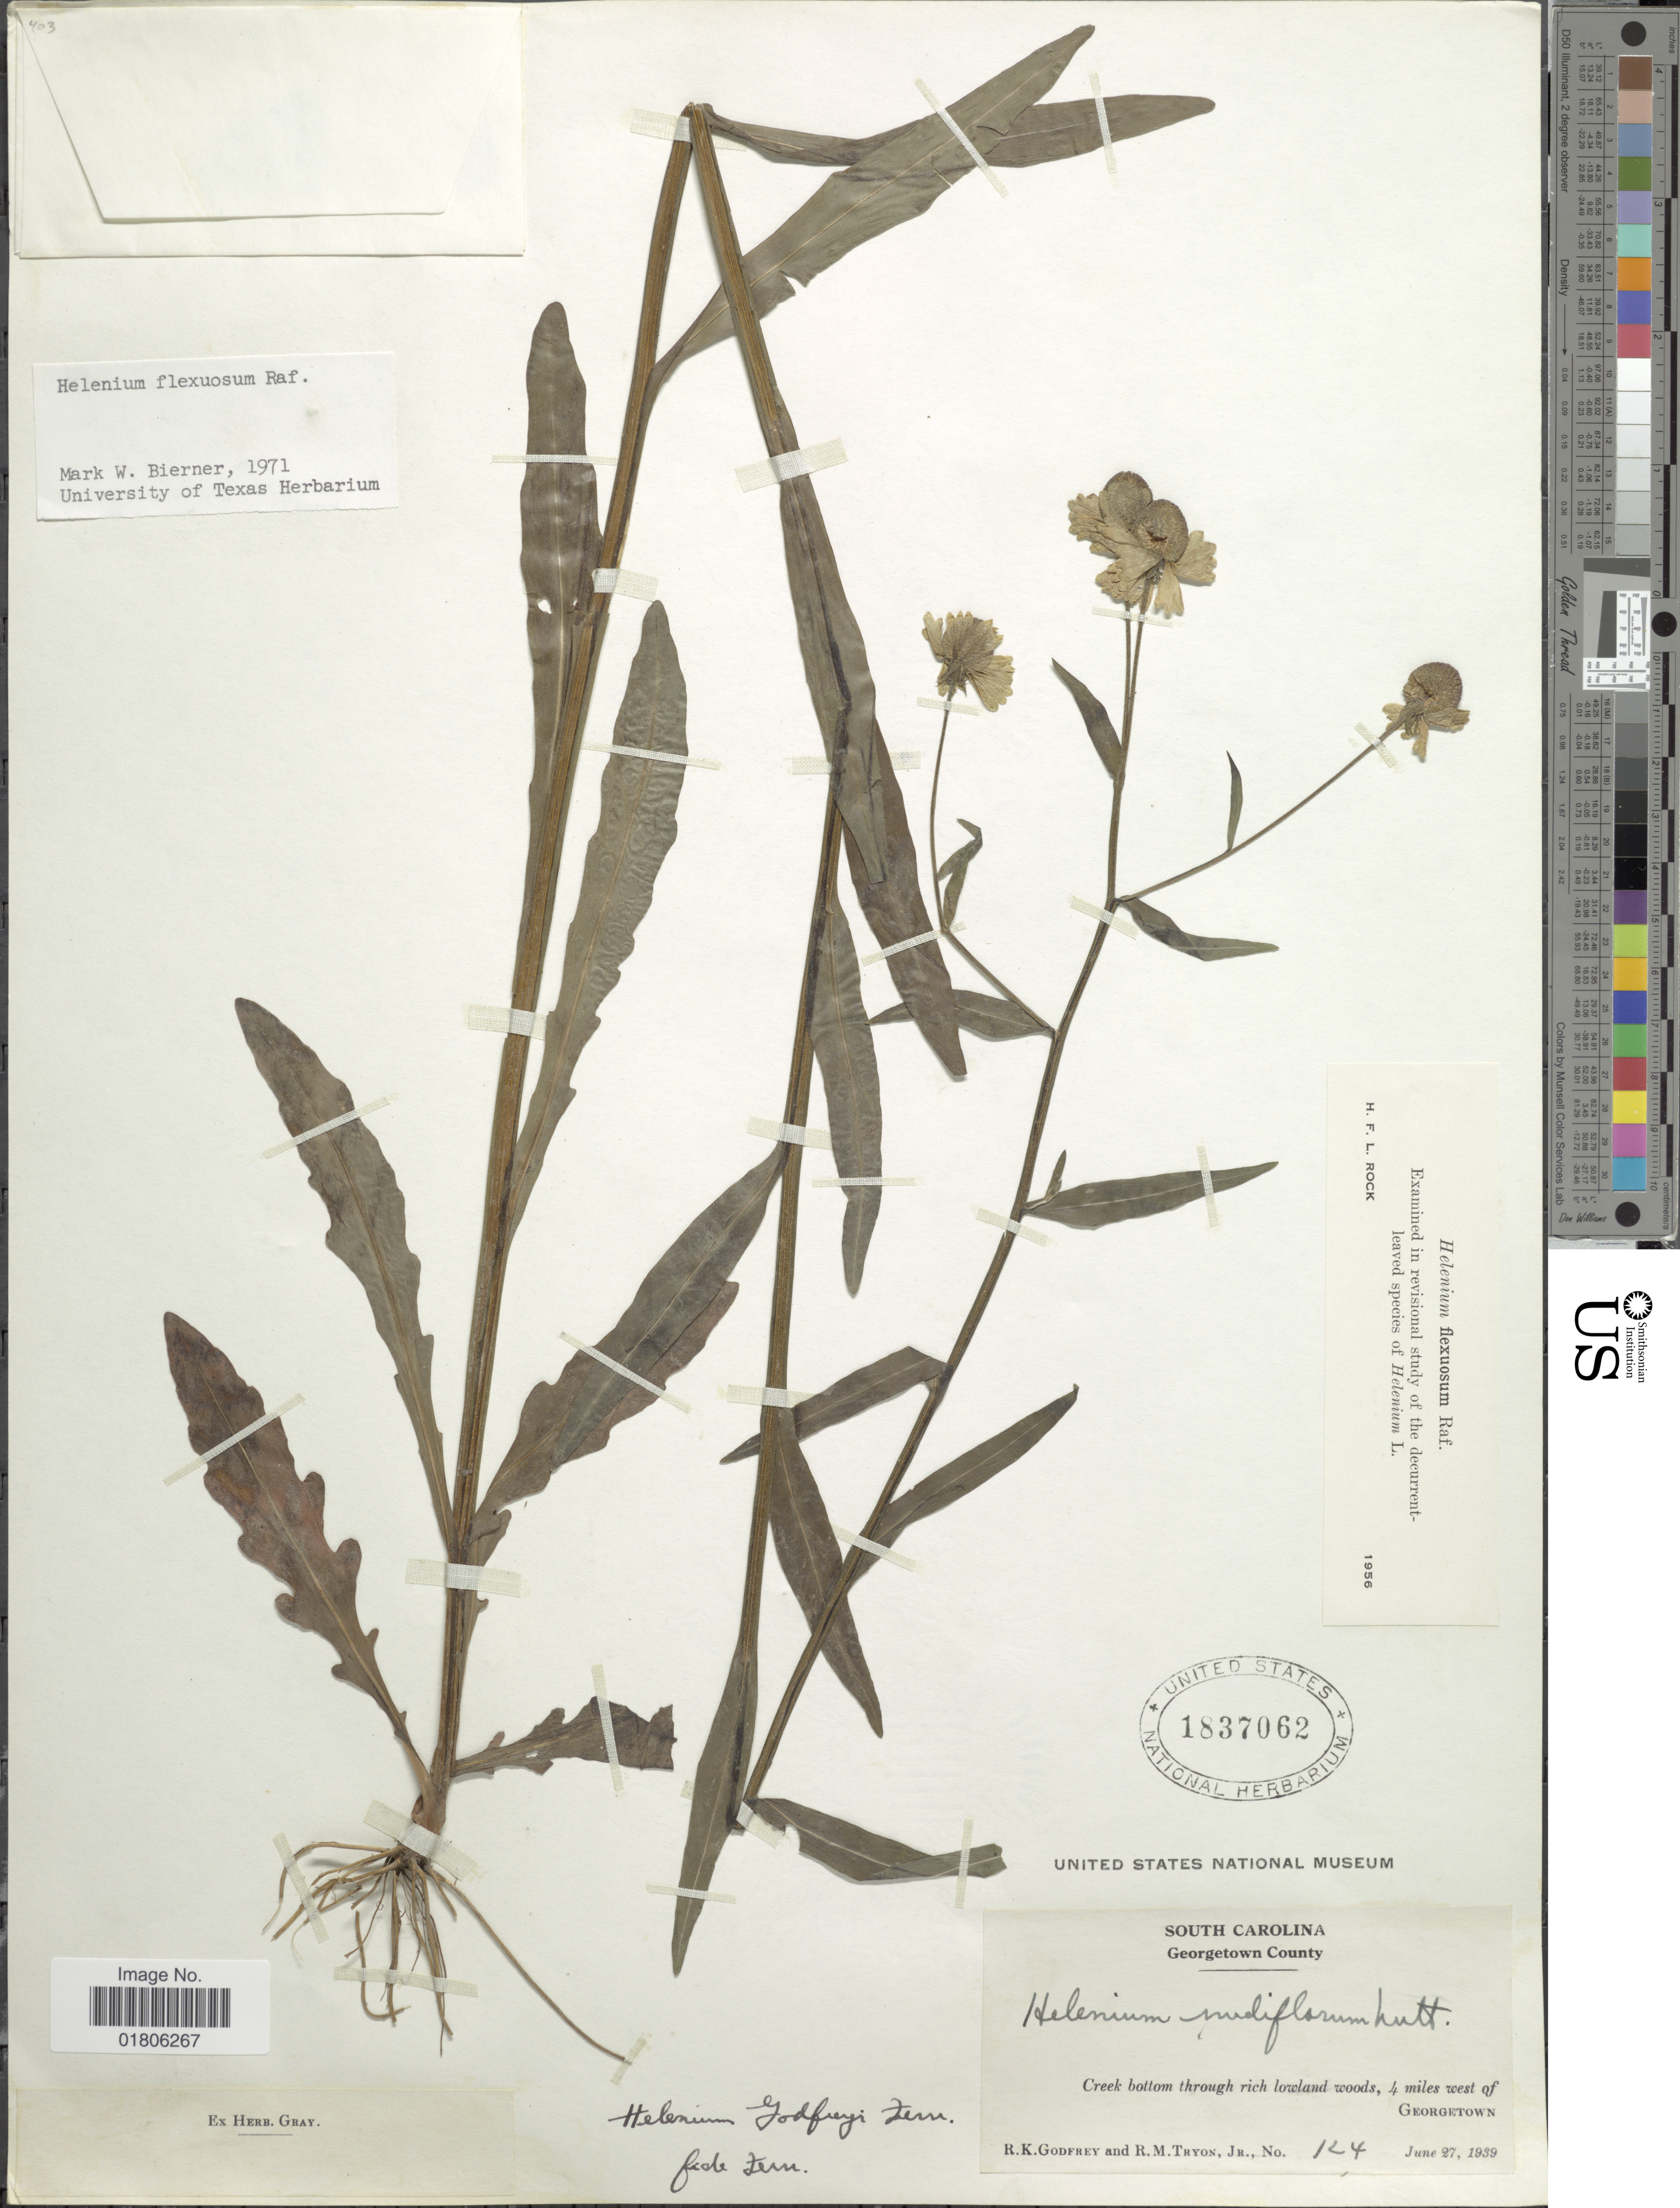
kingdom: Plantae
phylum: Tracheophyta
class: Magnoliopsida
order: Asterales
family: Asteraceae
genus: Helenium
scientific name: Helenium flexuosum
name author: Raf.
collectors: R. K. Godfrey & R. M. Tryon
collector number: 124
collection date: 1939-06-27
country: United States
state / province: South Carolina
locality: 4 miles west of Georgetown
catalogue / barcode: US 1837062